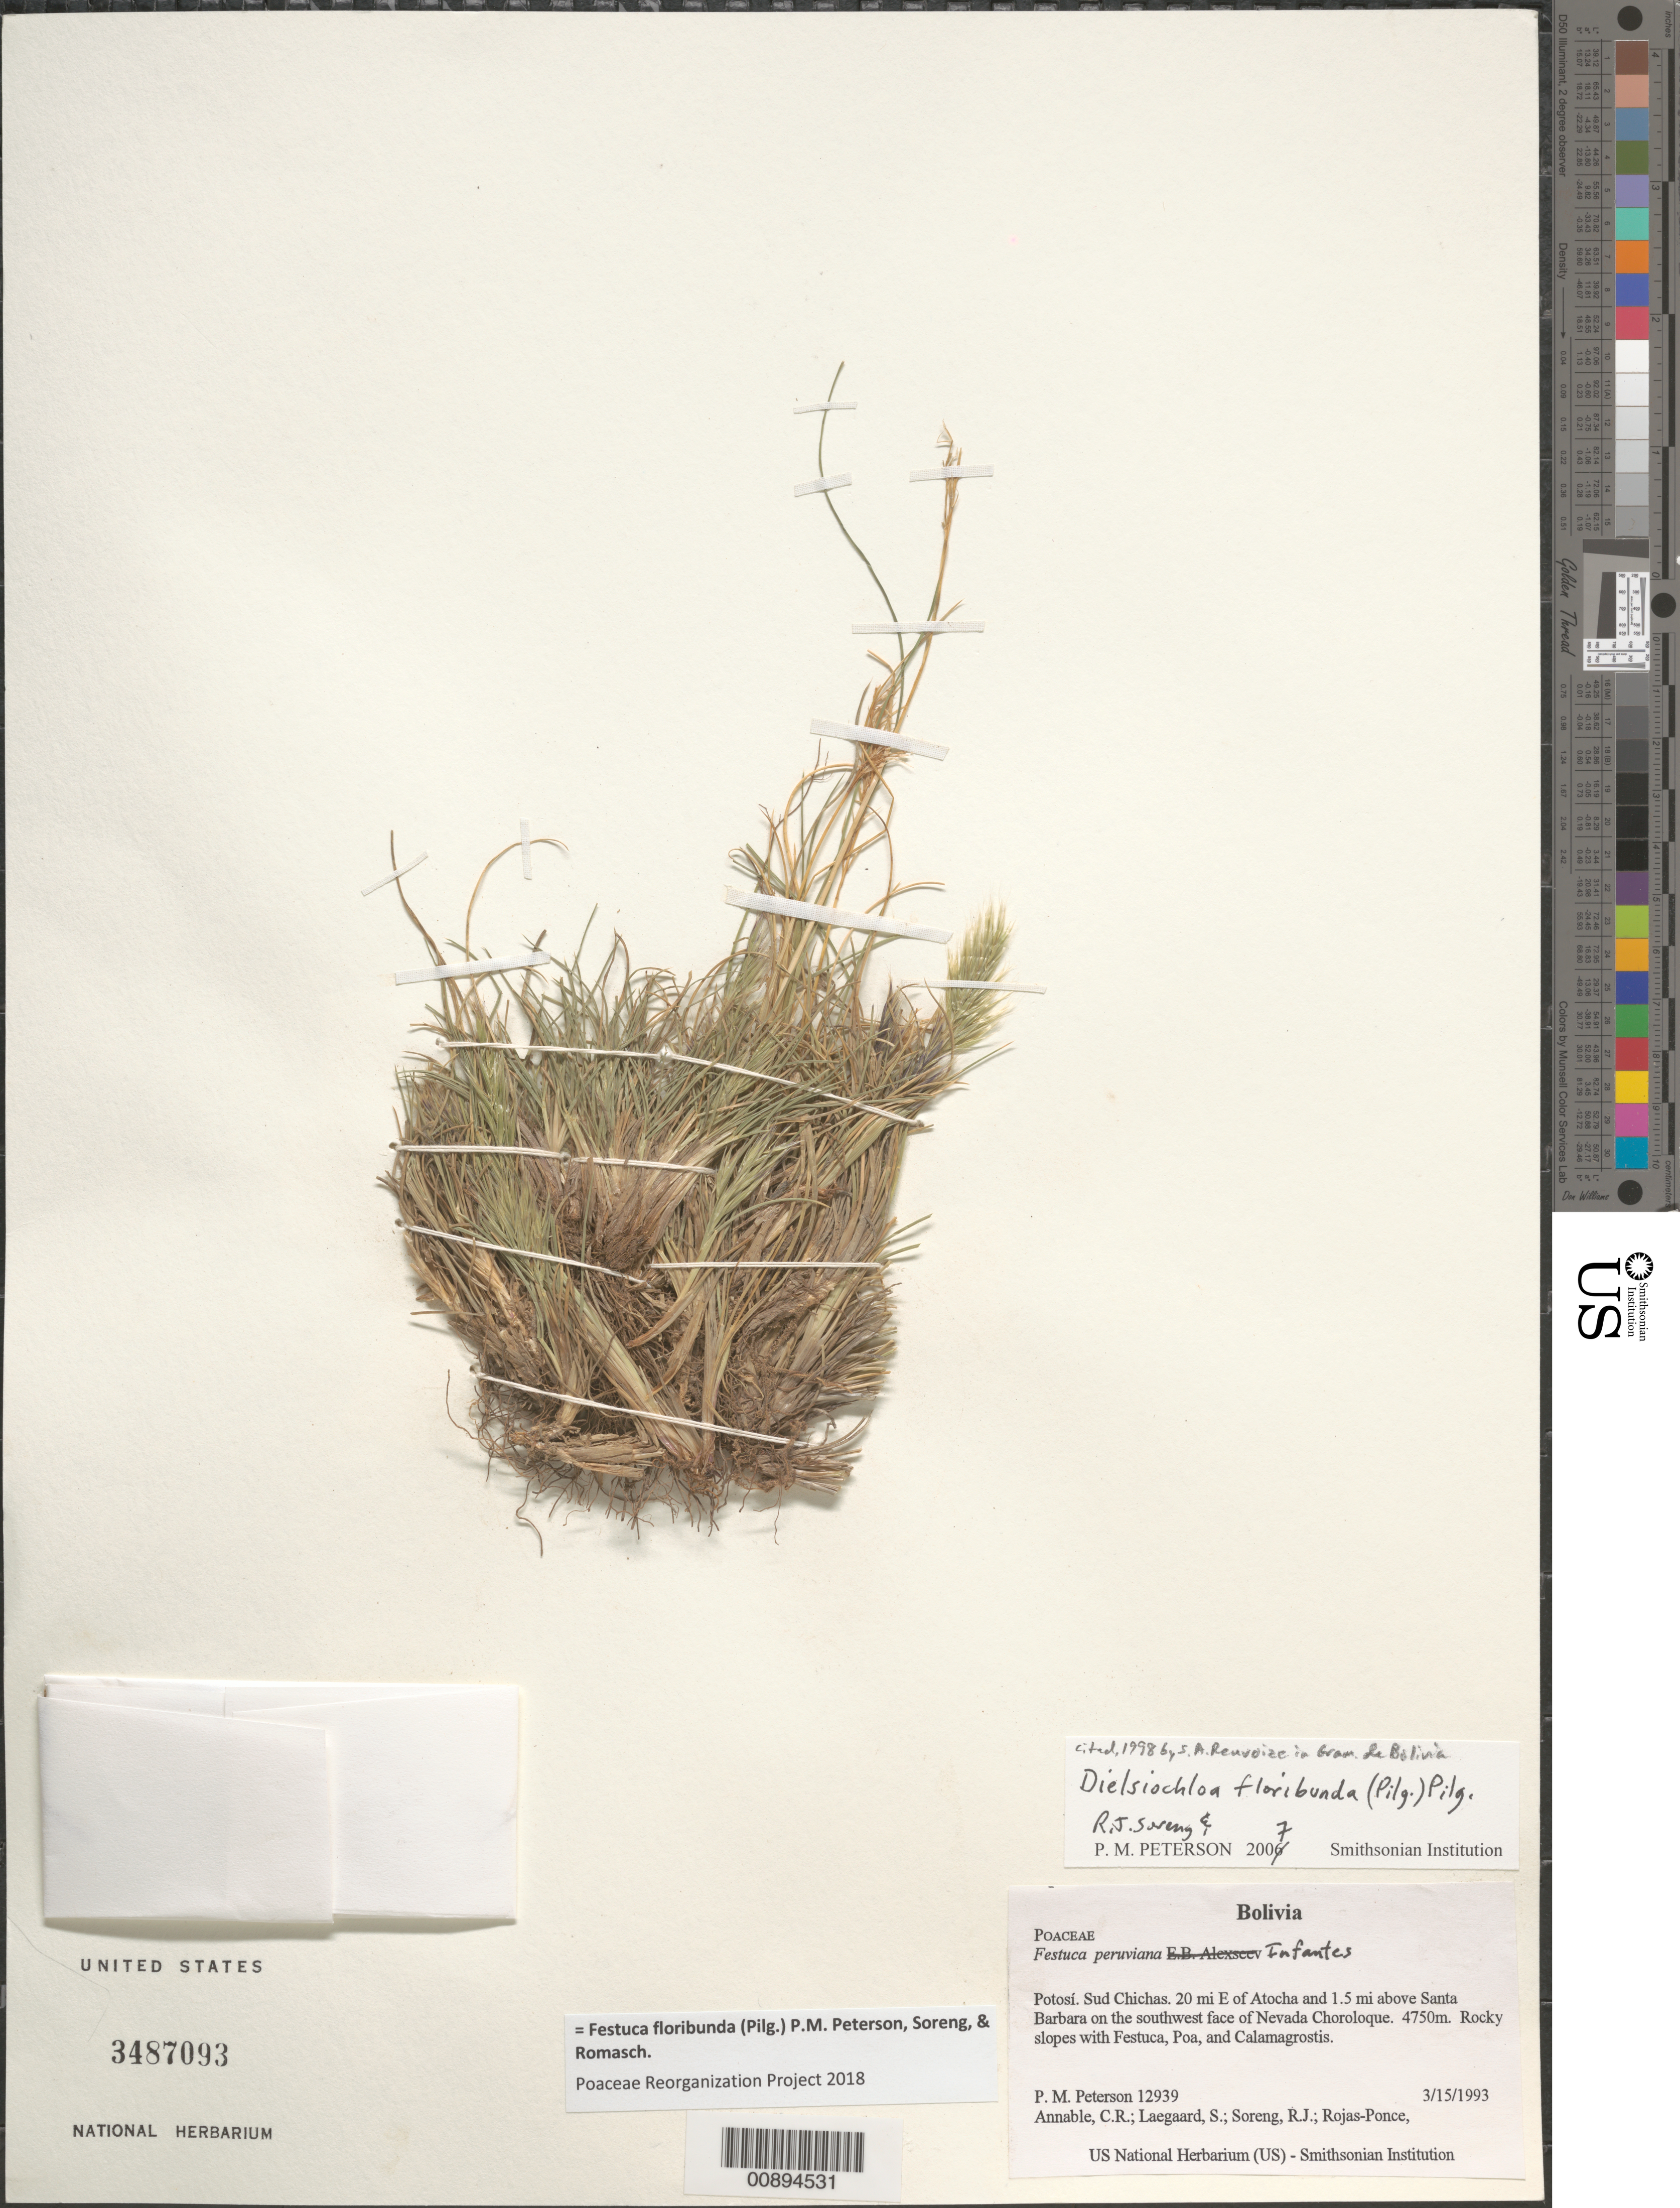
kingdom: Plantae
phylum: Tracheophyta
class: Liliopsida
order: Poales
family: Poaceae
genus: Festuca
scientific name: Festuca floribunda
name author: (Pilg.) P.M. Peterson et al.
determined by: Poaceae Reorganization Project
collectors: P. M. Peterson, C. R. Annable, S. Lægaard, R. J. Soreng & F. Rojas-Ponce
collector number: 12939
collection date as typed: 15 Mar 1993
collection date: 1993-03-15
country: Bolivia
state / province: Potosi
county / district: Sud Chichas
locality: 20 mi E of Atocha and 1.5 mi above Santa Barbara on the southwest face of Nevada Choroloque.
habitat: Rocky slopes with Festuca, Poa, and Calamagrostis.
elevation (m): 4750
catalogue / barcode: US 3487093